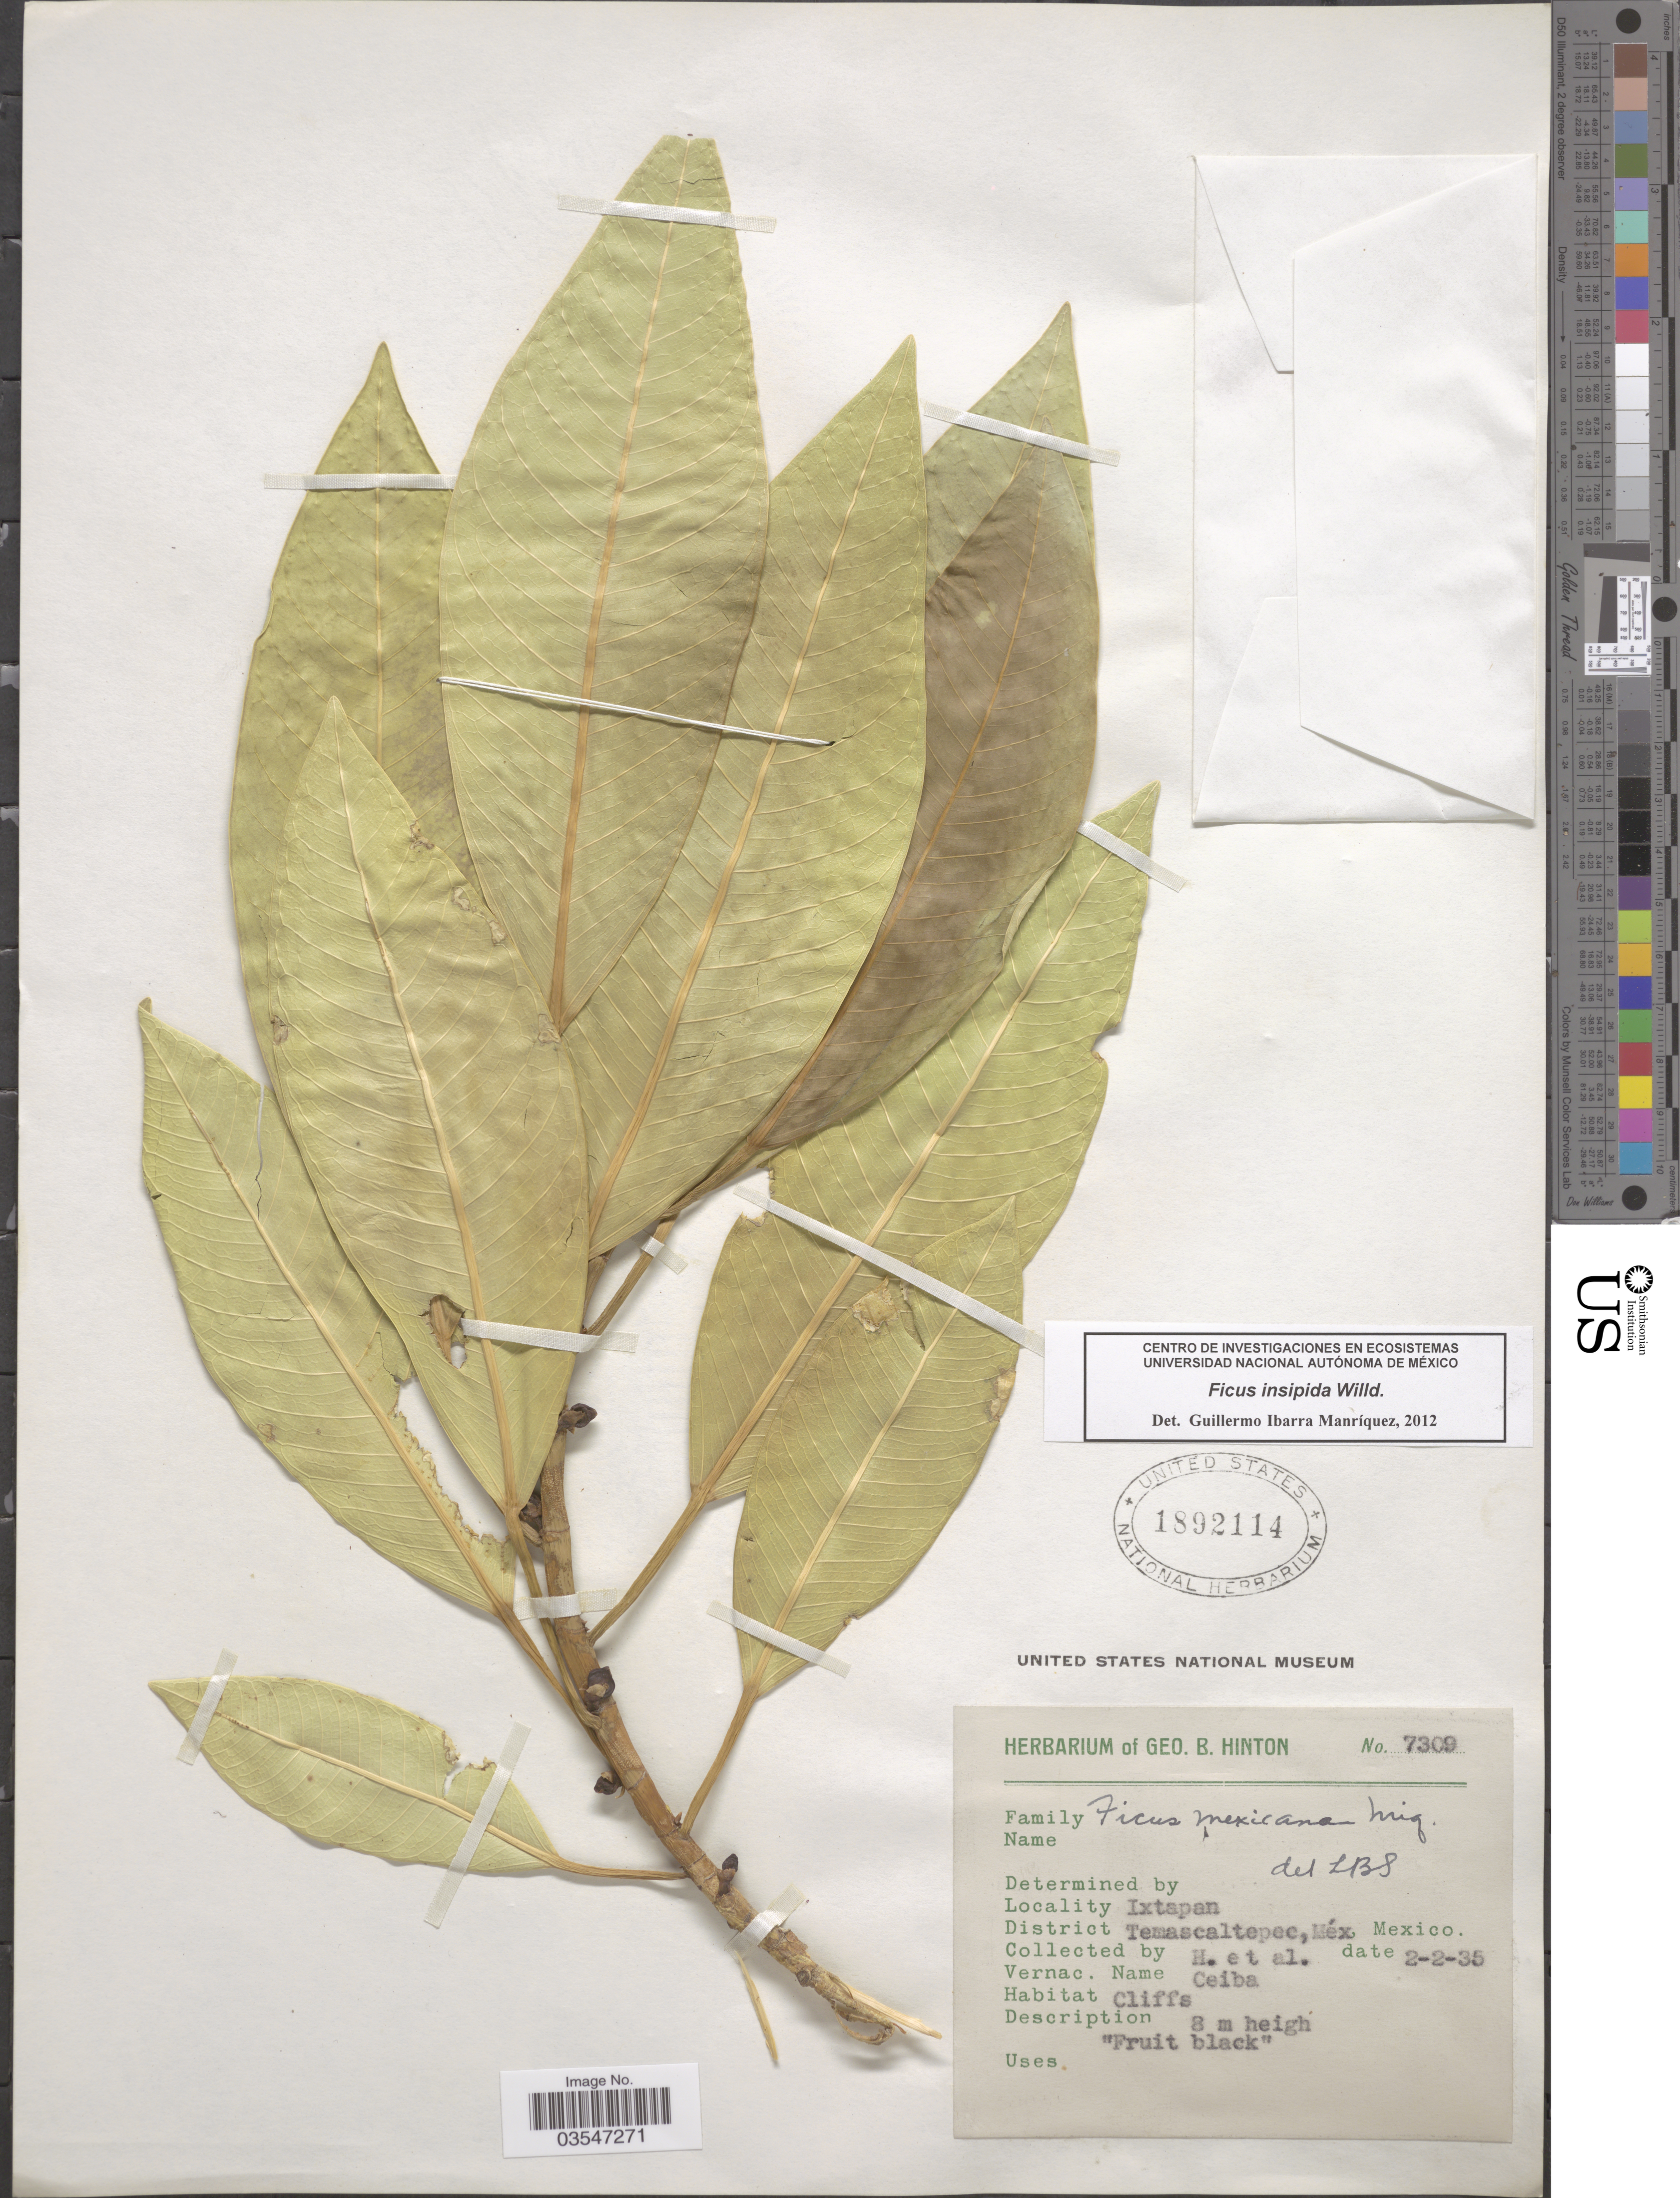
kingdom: Plantae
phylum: Tracheophyta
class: Magnoliopsida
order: Rosales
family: Moraceae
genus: Ficus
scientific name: Ficus insipida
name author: Willd.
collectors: G. B. Hinton & et al.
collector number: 7309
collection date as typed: Transcribed d/m/y: 2/2/35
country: Mexico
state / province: México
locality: Ixtapan. District Temascaltepec.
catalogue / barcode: US 1892114